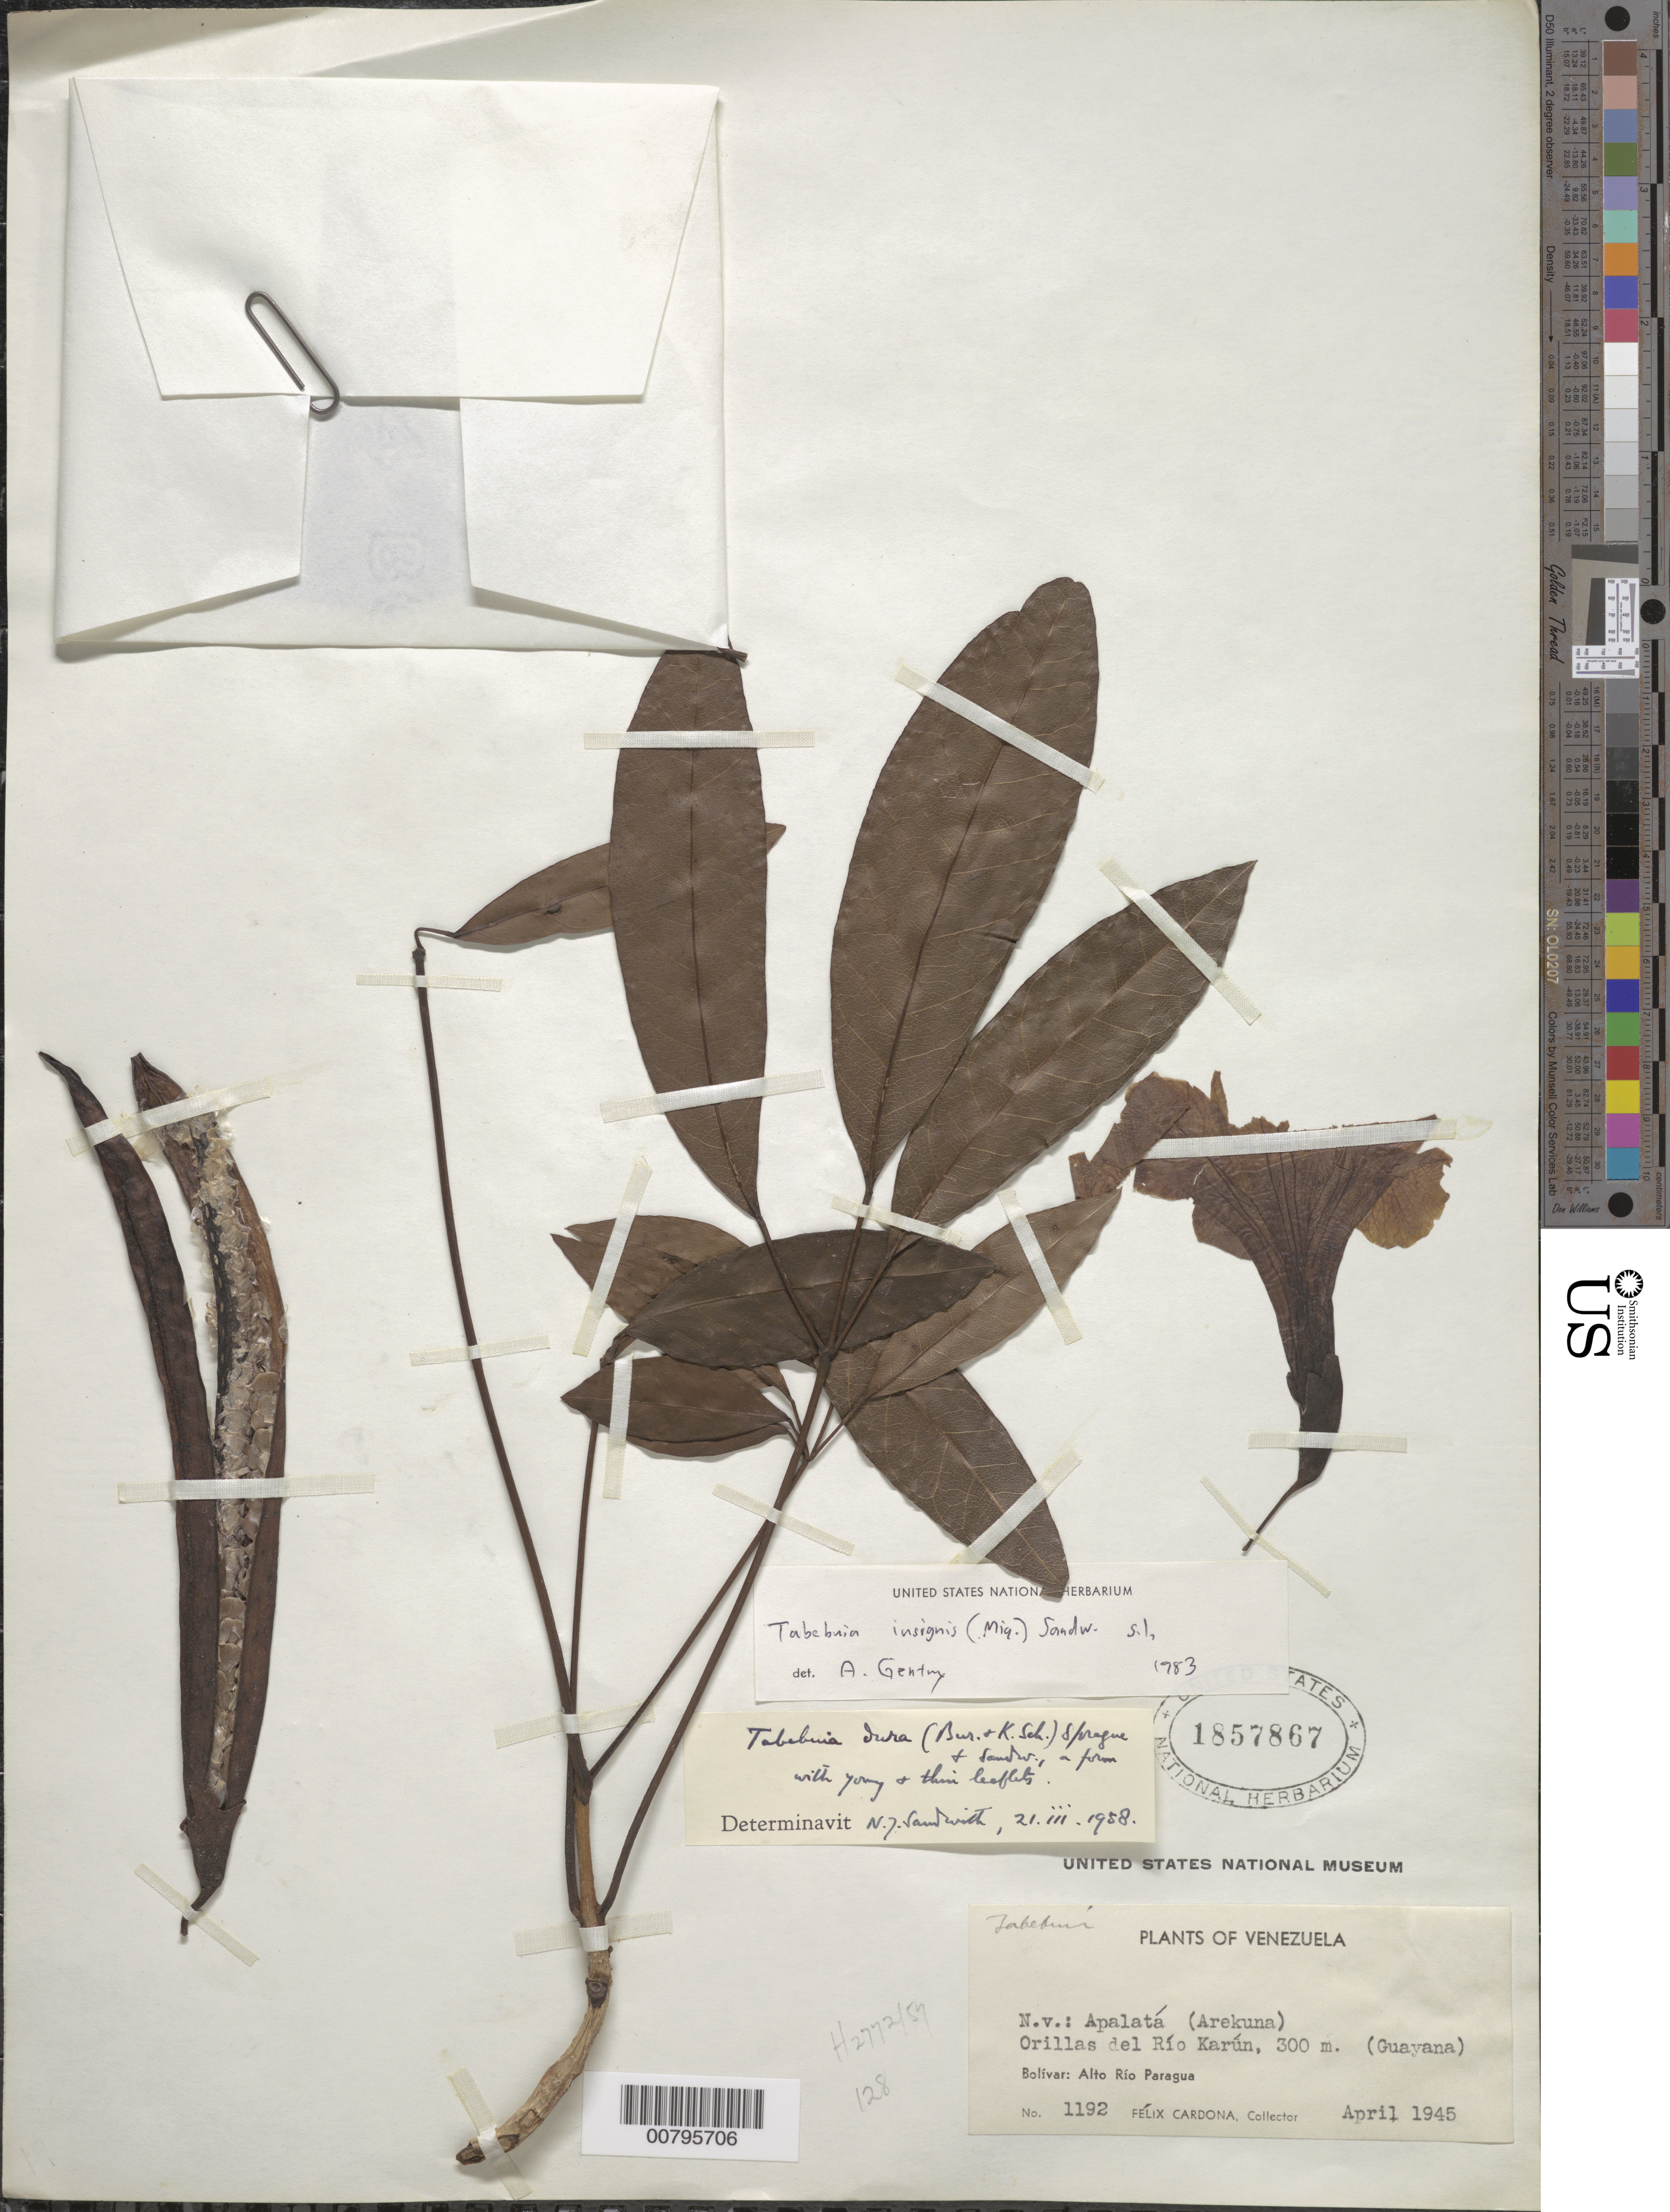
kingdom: Plantae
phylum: Tracheophyta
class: Magnoliopsida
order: Lamiales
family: Bignoniaceae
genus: Tabebuia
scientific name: Tabebuia insignis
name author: (Miq.) Sandwith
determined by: Gentry, A. H.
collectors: F. Cardona Puig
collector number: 1192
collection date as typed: Apr-45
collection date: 1945-04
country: Venezuela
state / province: Bolívar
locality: Alto Río Paragua, Río Karún (Guayana)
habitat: Banks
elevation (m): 300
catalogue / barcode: US 1857867